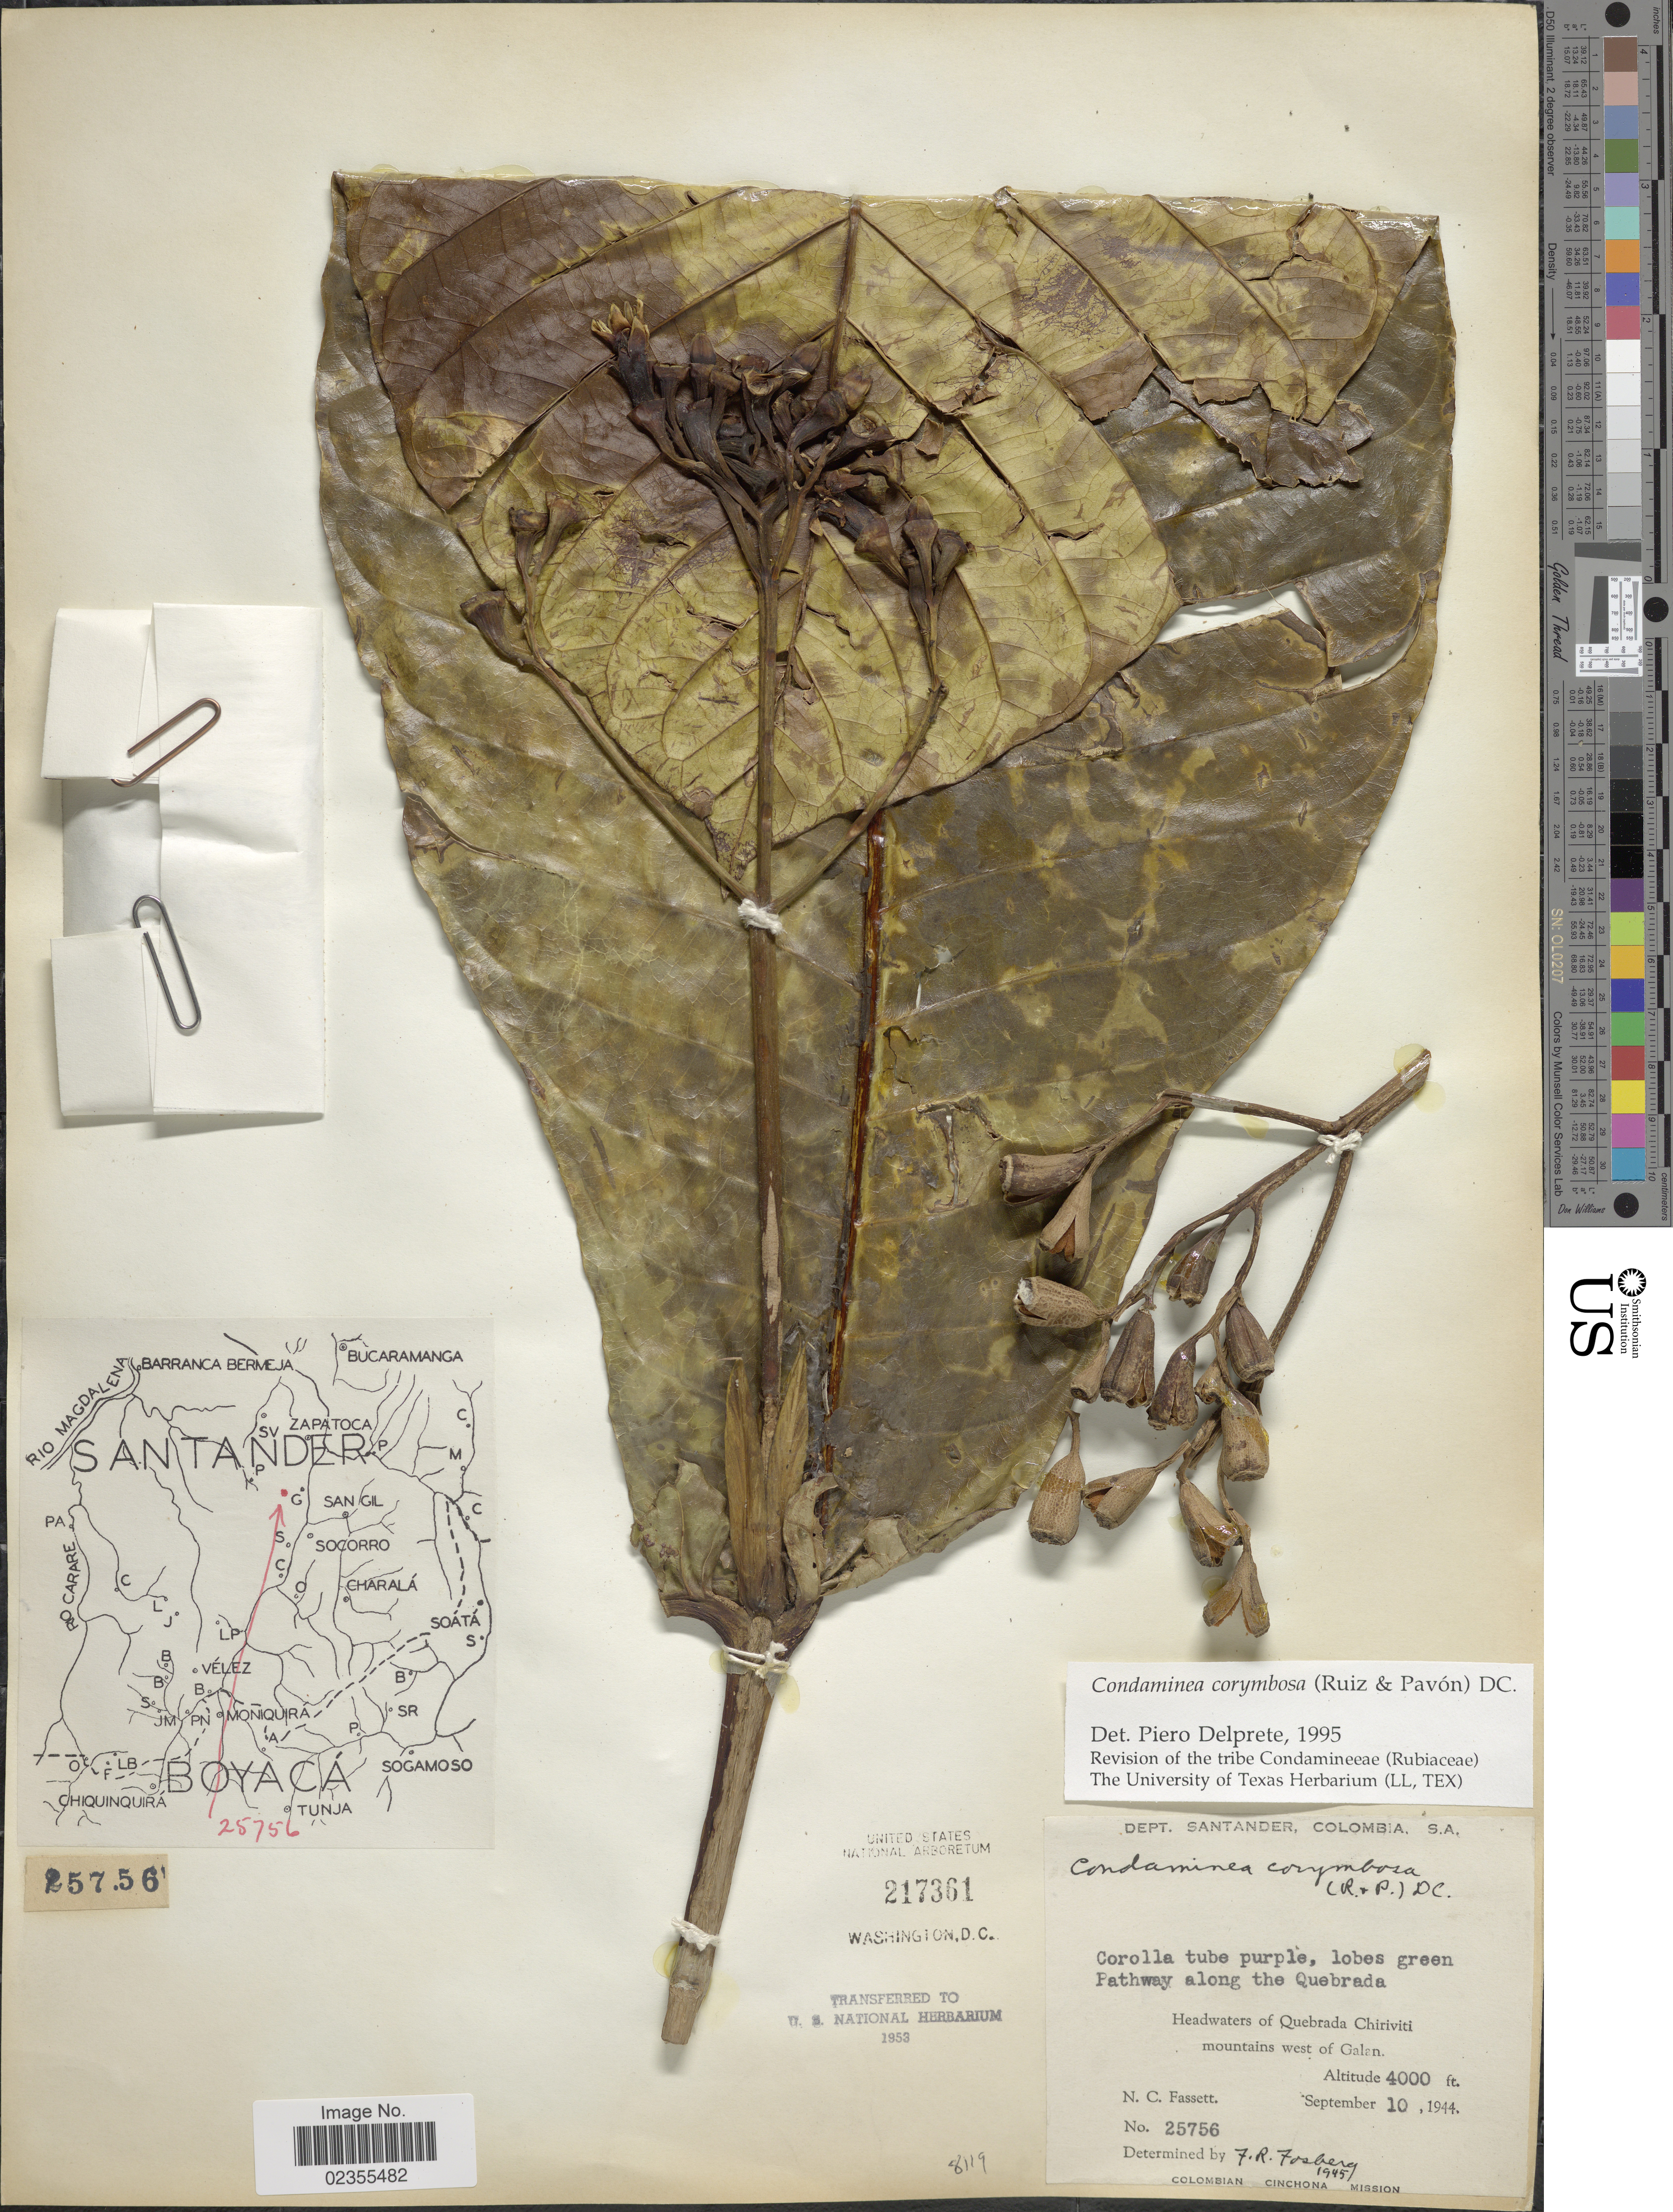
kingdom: Plantae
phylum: Tracheophyta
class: Magnoliopsida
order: Gentianales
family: Rubiaceae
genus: Condaminea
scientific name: Condaminea corymbosa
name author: (Ruiz & Pav.) DC.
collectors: N. C. Fassett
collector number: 25756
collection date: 1944-09-10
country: Colombia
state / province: Santander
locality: S. A. Headwaters of Quebrada Chiriviti mountains west of Galan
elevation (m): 1219